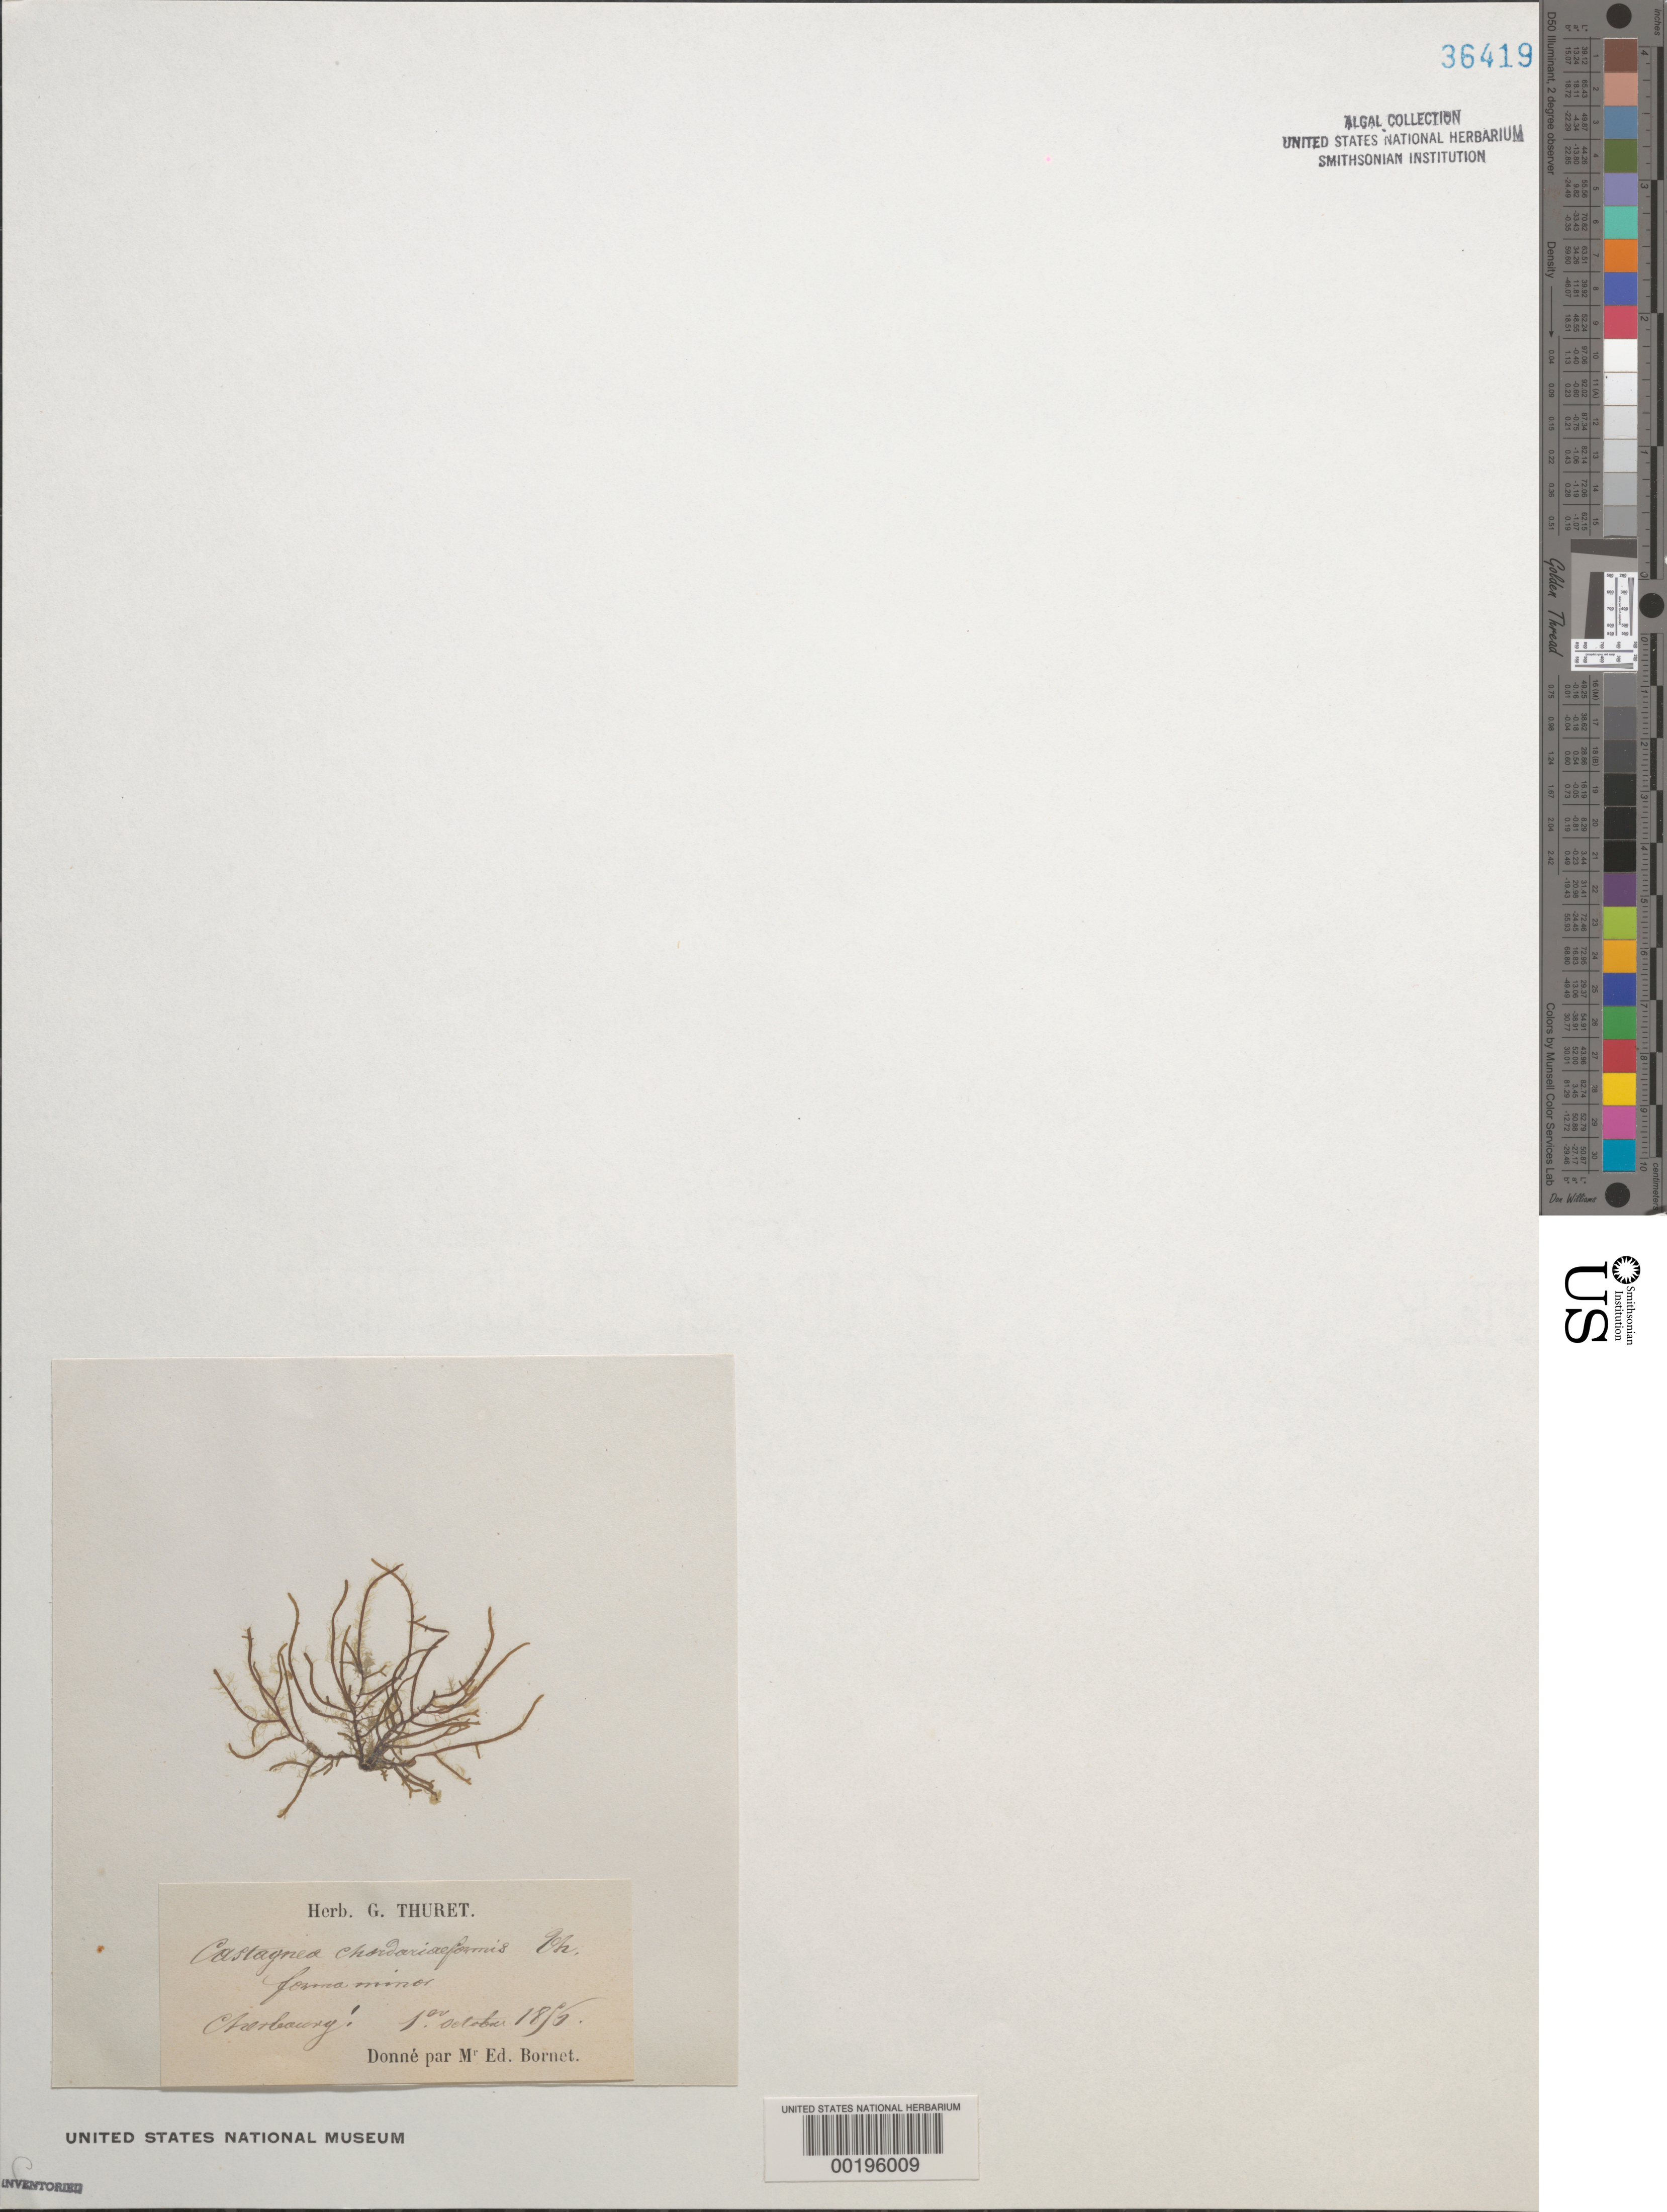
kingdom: Chromista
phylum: Ochrophyta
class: Phaeophyceae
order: Ectocarpales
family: Chordariaceae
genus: Sauvageaugloia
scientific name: Sauvageaugloia divaricata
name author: (Clemente) Cremades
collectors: G. A. Thuret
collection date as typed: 01 Oct 1856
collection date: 1856-10-01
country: France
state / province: Normandie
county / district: Manche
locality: Cherbourg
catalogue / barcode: US 36419